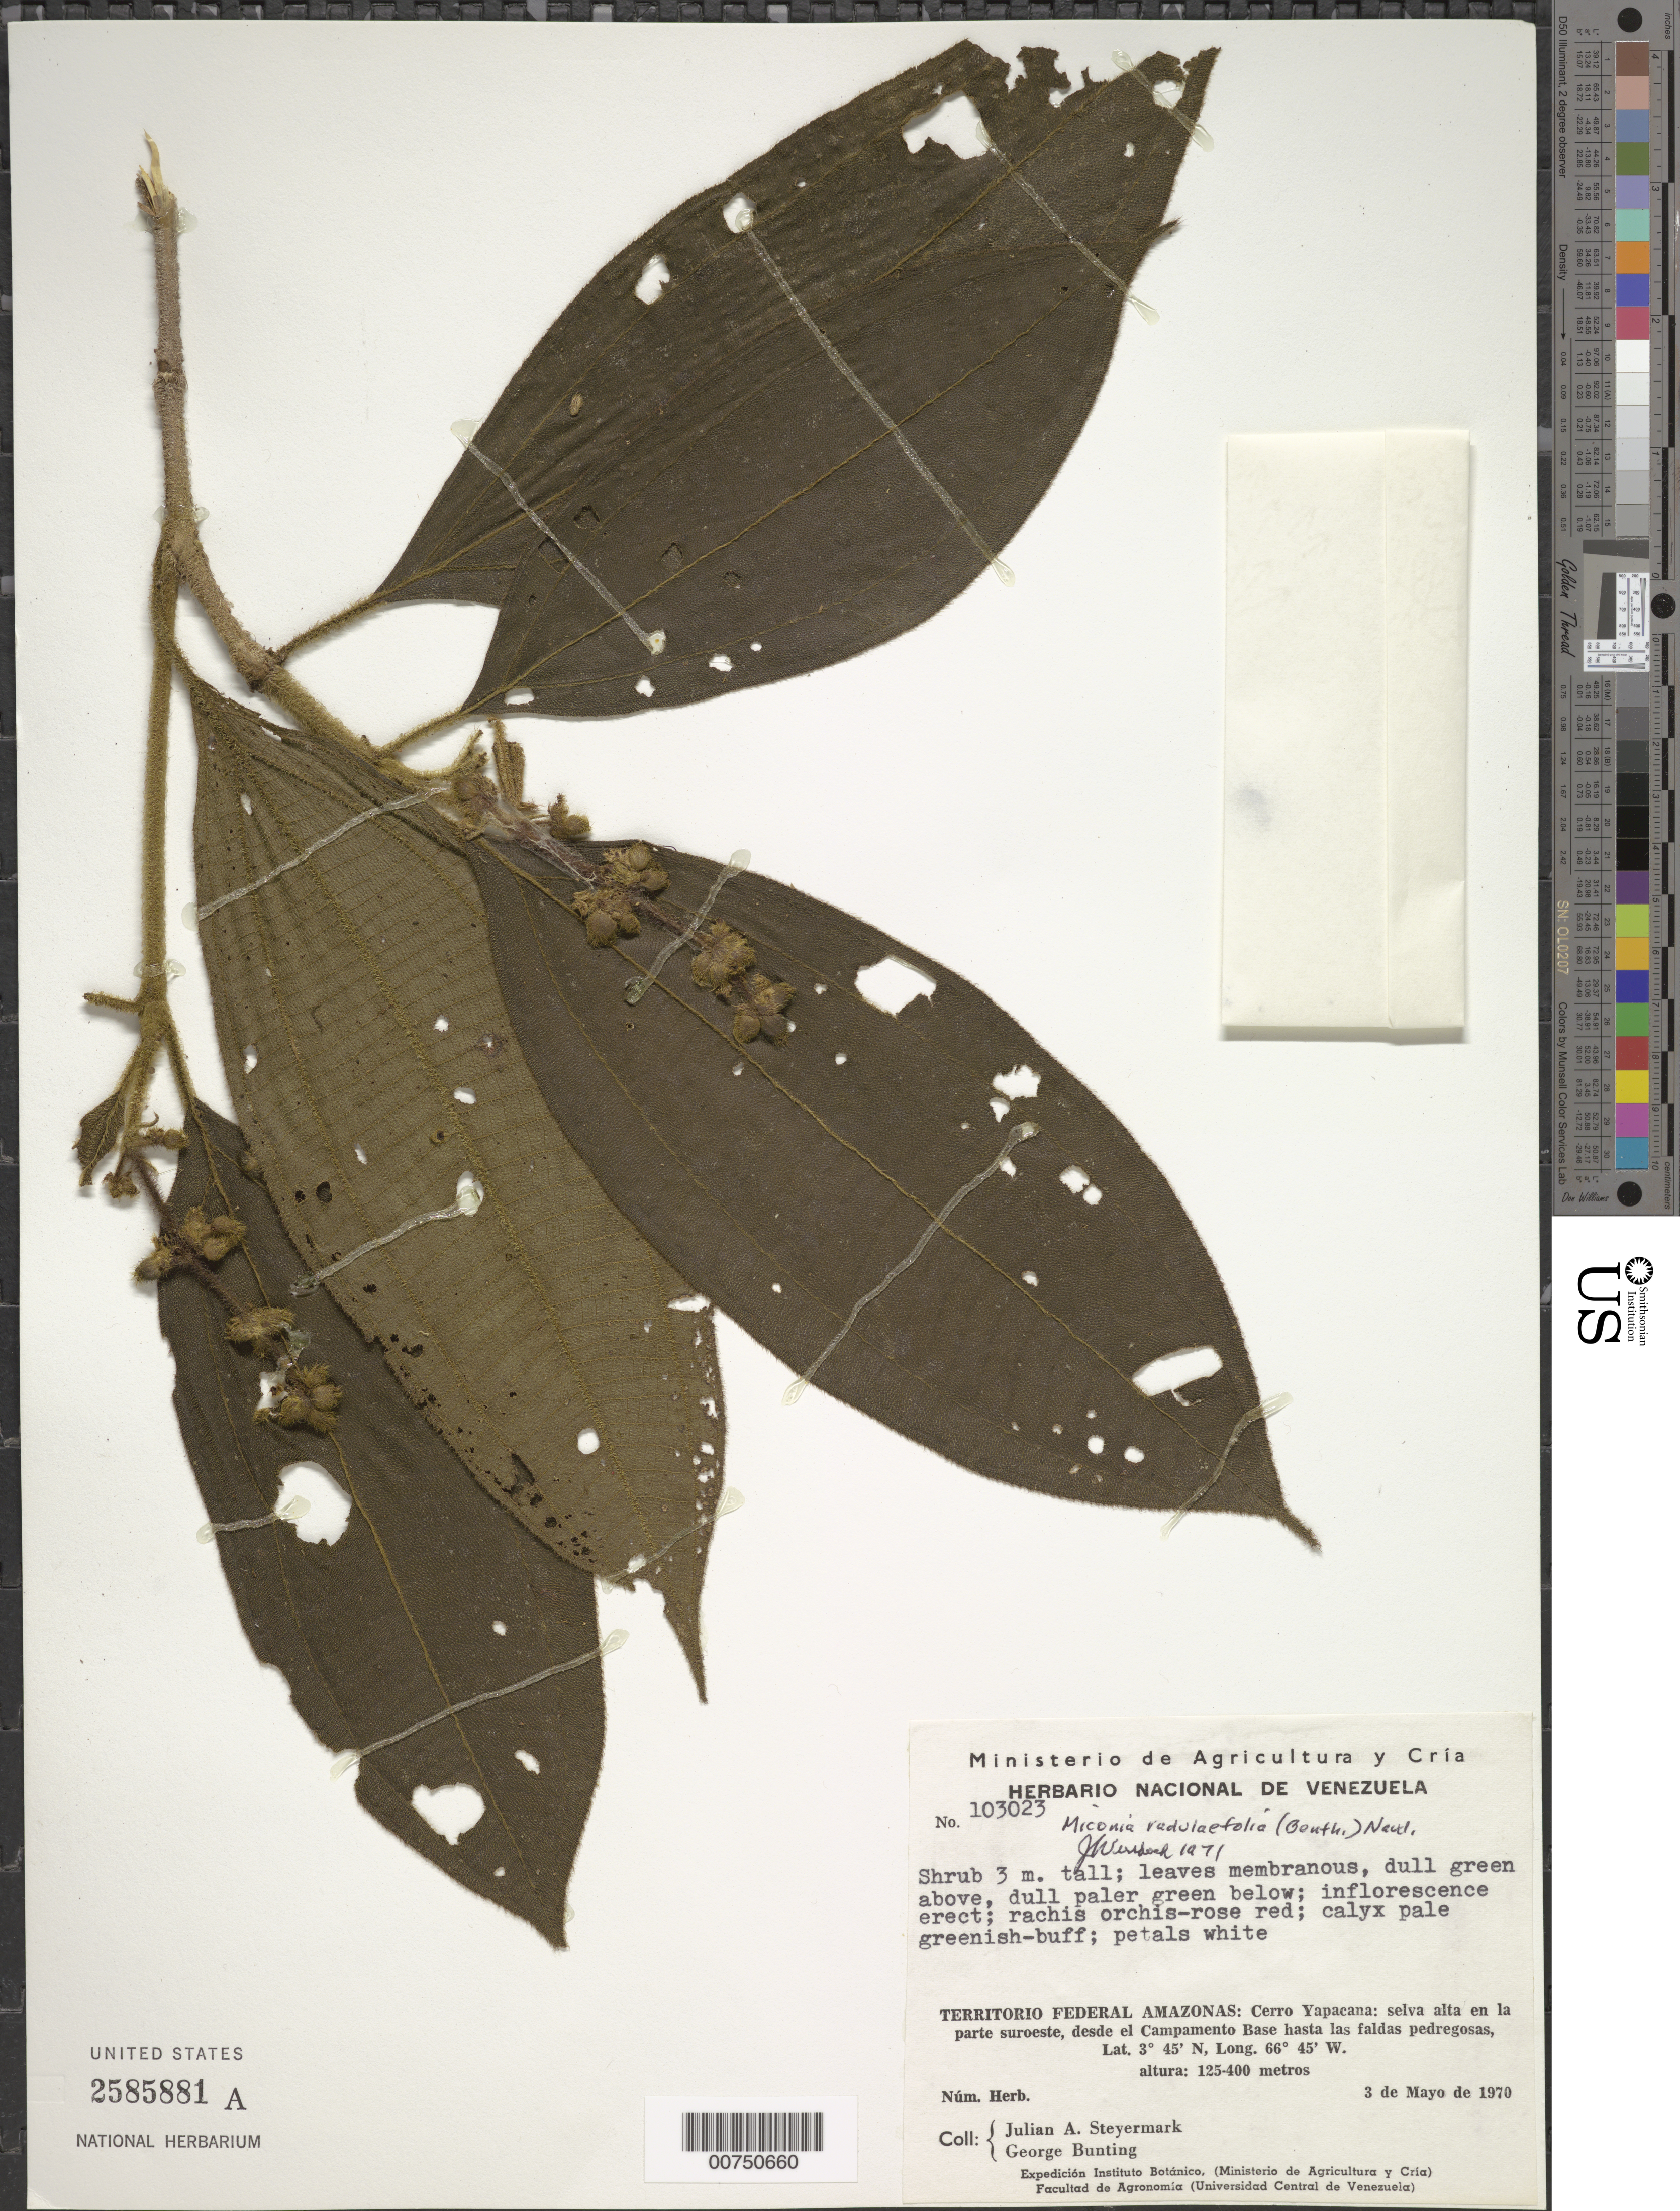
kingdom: Plantae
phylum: Tracheophyta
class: Magnoliopsida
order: Myrtales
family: Melastomataceae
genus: Miconia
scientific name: Miconia radulifolia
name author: (Benth.) Naudin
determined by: Wurdack, John J., (US), US (UNITED STATES)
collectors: J. Steyermark & G. S. Bunting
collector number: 103023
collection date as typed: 3-May-70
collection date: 1970-05-03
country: Venezuela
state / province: Amazonas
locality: Cerro Yapacána, parte suroeste, desde el Campamento Base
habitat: High forest in the southwestern part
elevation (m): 125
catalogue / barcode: US 2585881A